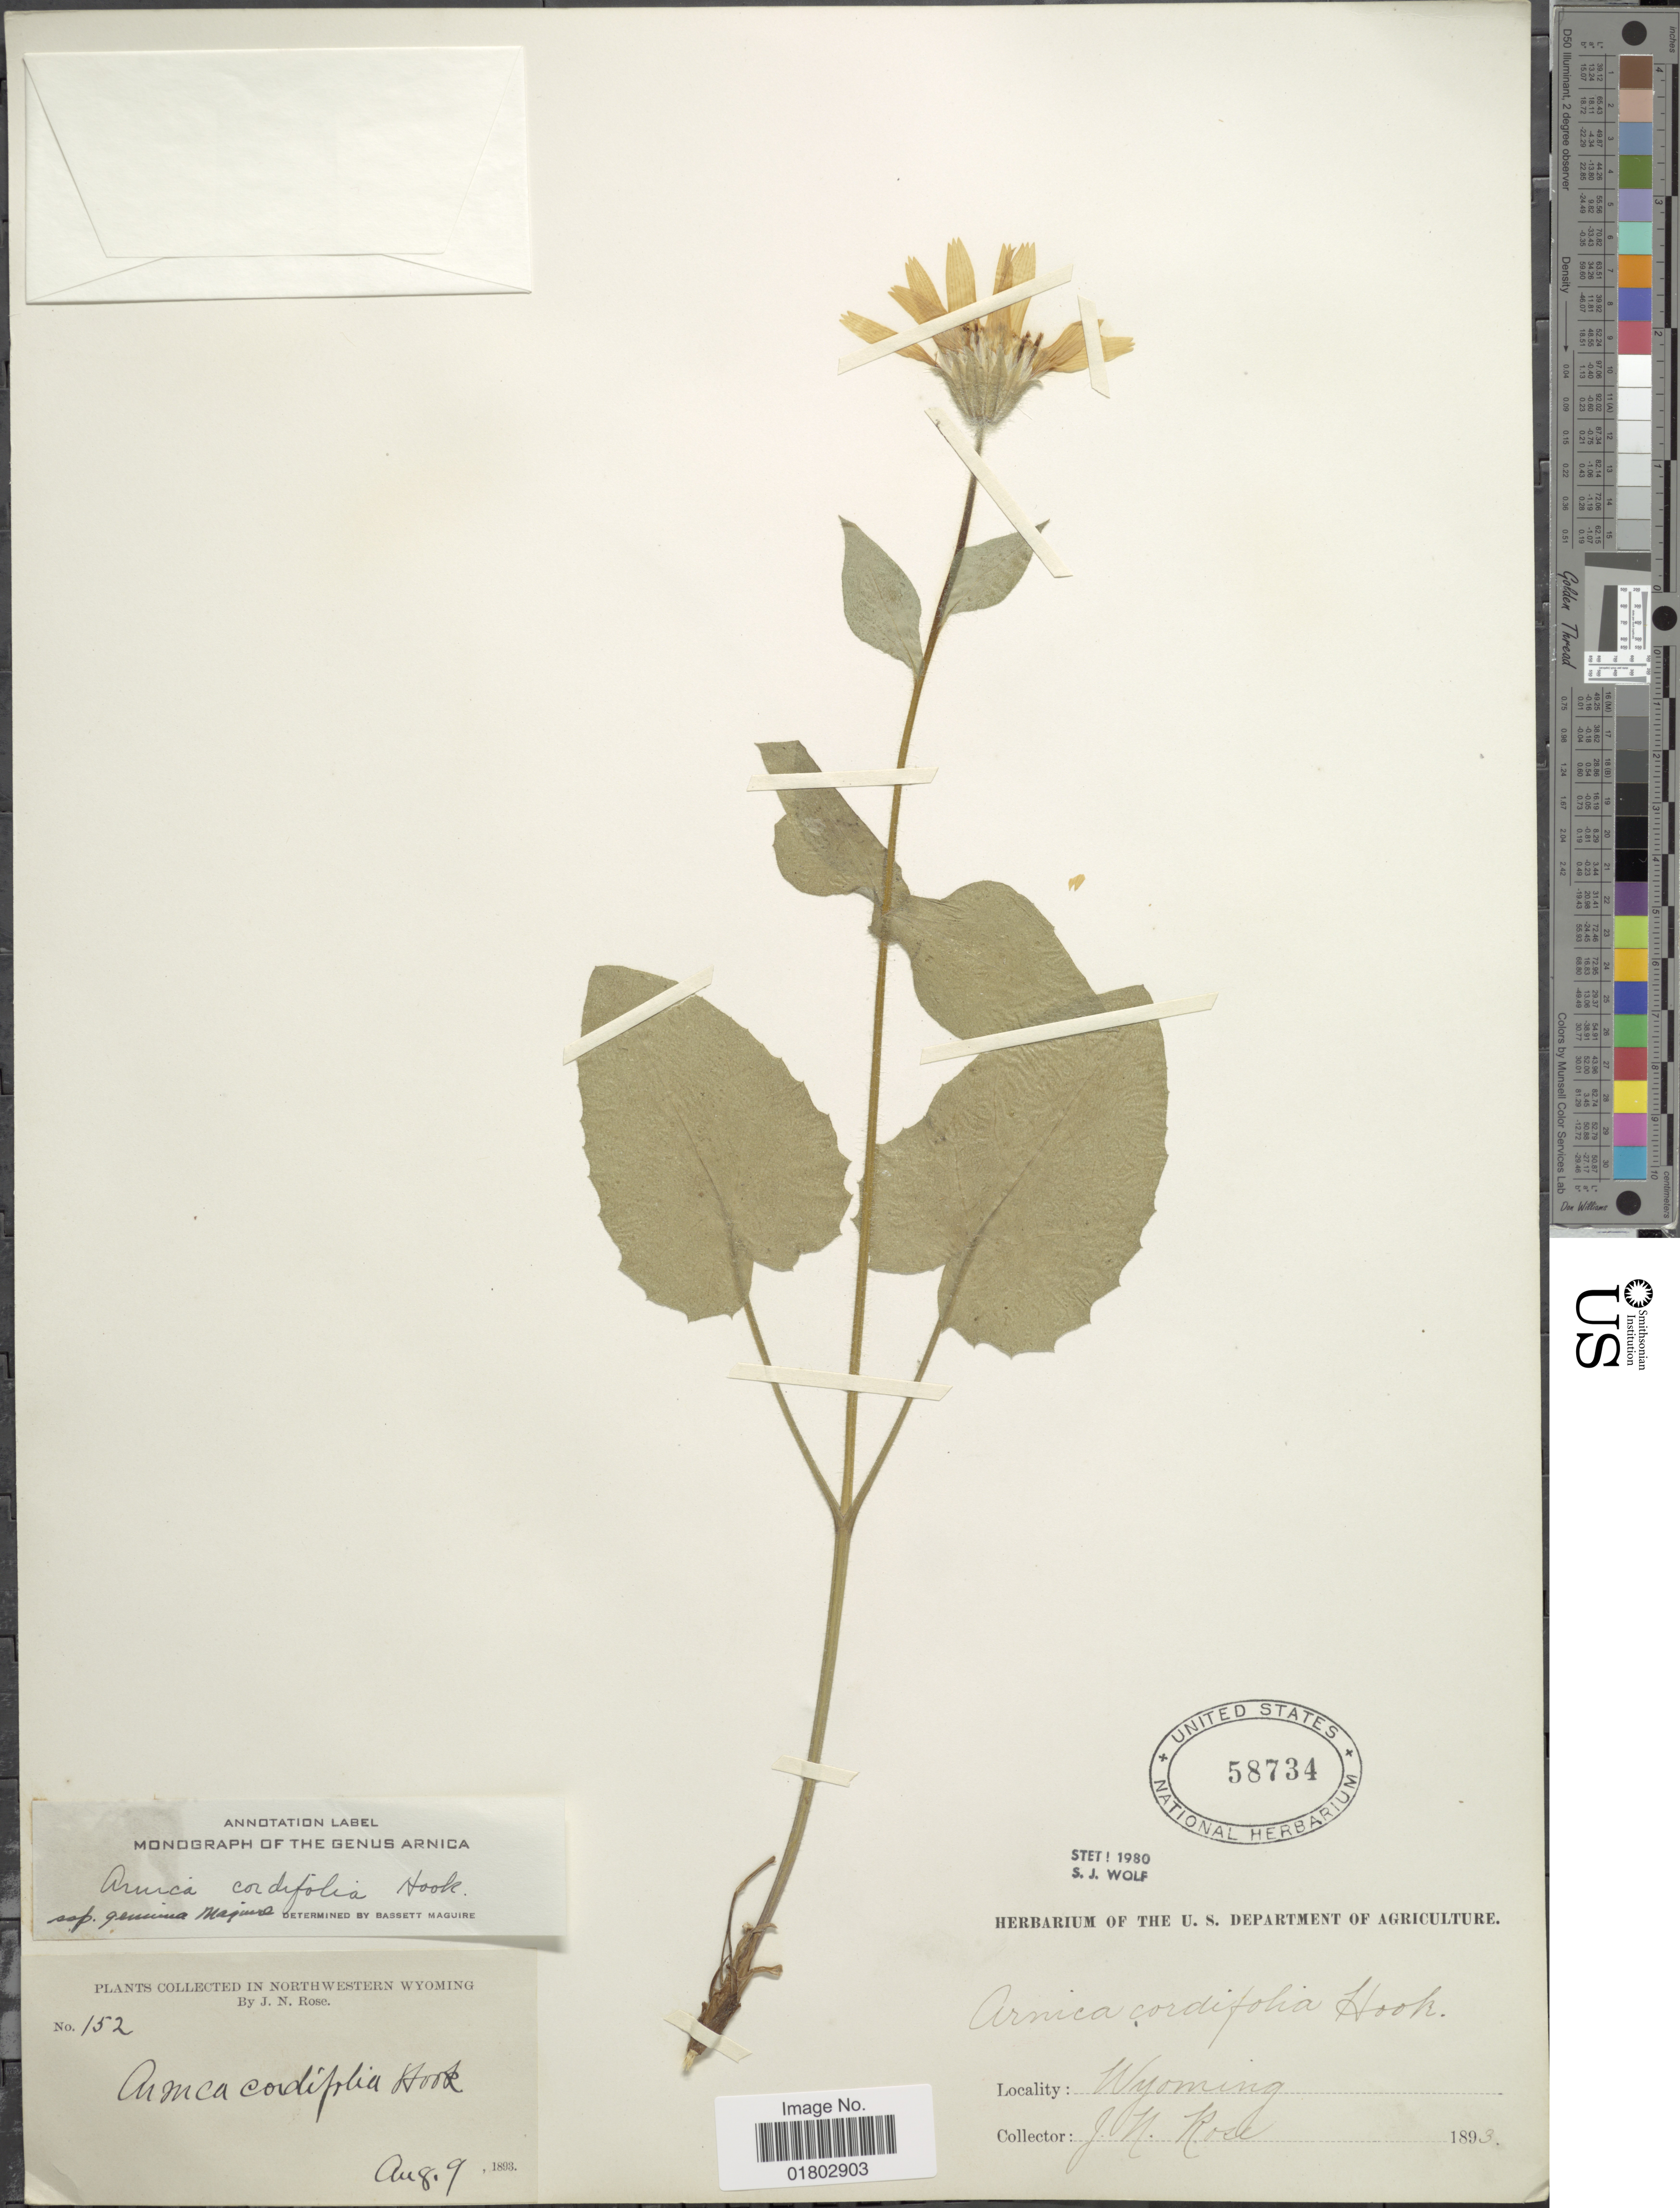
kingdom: Plantae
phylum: Tracheophyta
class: Magnoliopsida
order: Asterales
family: Asteraceae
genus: Arnica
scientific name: Arnica cordifolia subsp. genuina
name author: Maguire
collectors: J. N. Rose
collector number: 152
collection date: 1893-08-09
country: United States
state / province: Wyoming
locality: In Northwestern Wyoming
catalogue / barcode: US 58734